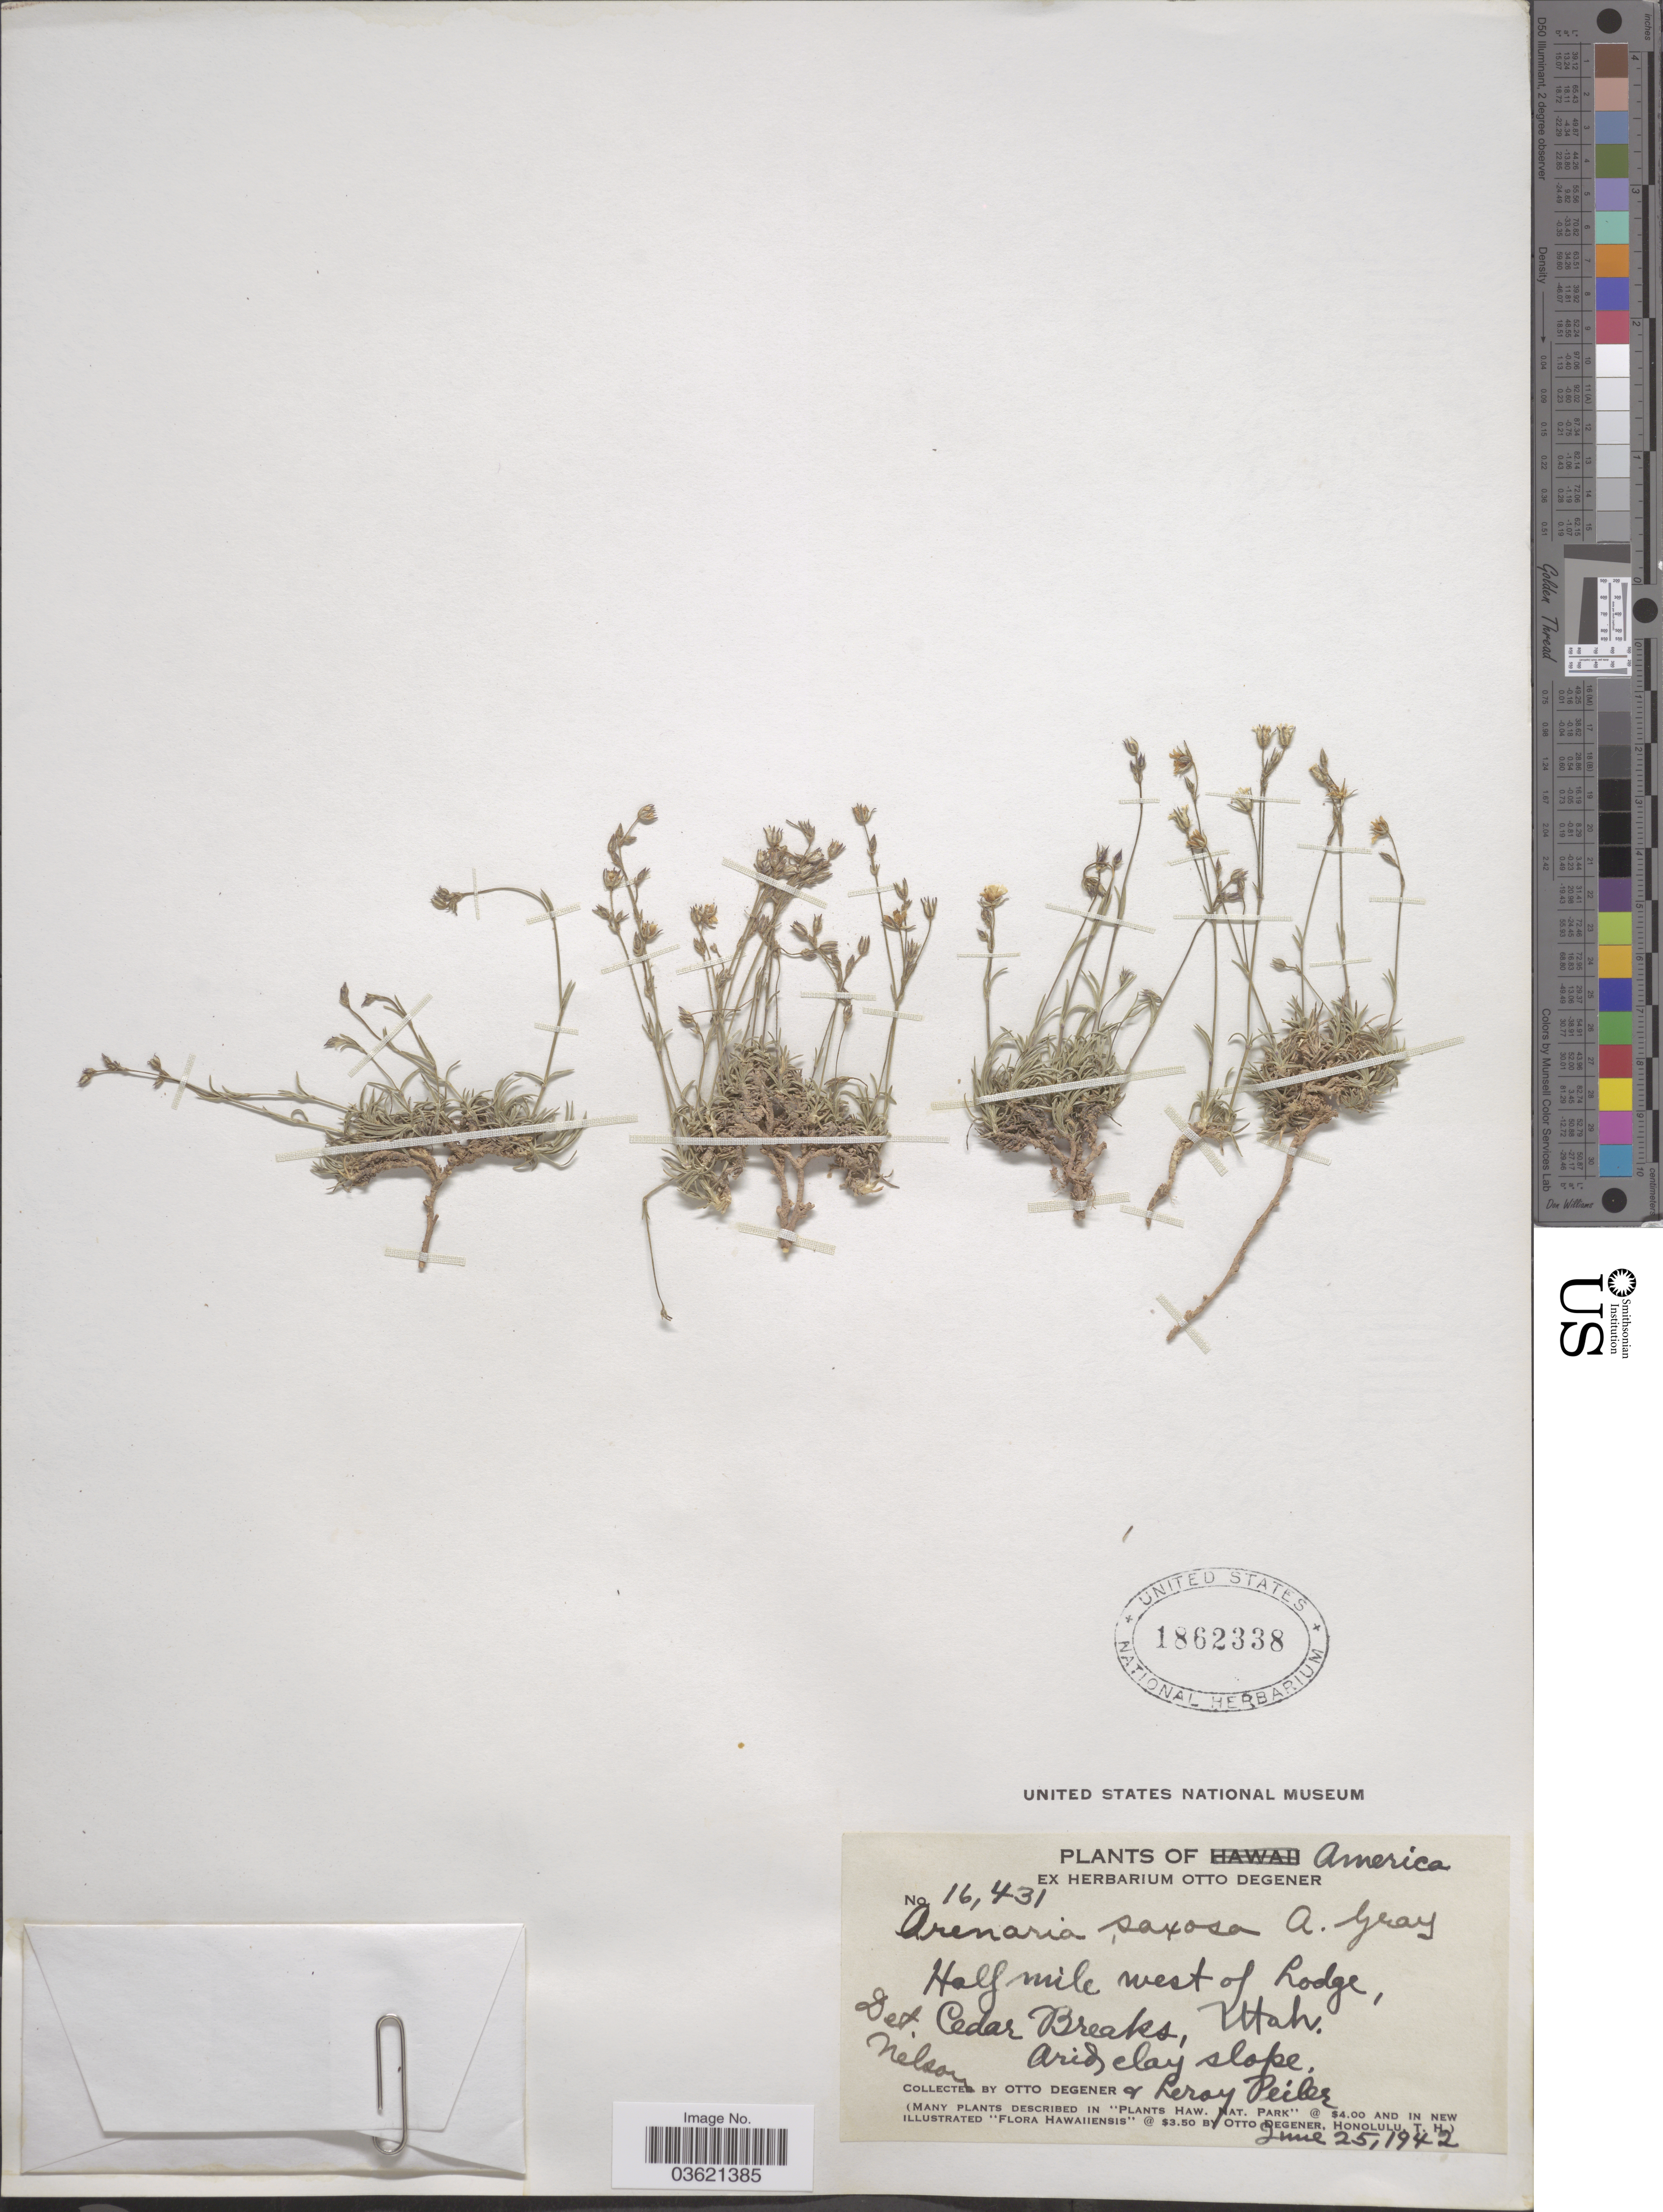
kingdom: Plantae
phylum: Tracheophyta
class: Magnoliopsida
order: Caryophyllales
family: Caryophyllaceae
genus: Arenaria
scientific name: Arenaria sp.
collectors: O. Degener & L. Peiler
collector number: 16431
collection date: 1942-06-25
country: United States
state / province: Utah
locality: Half mile west of Lodge, Cedar Breaks.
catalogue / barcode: US 1862338